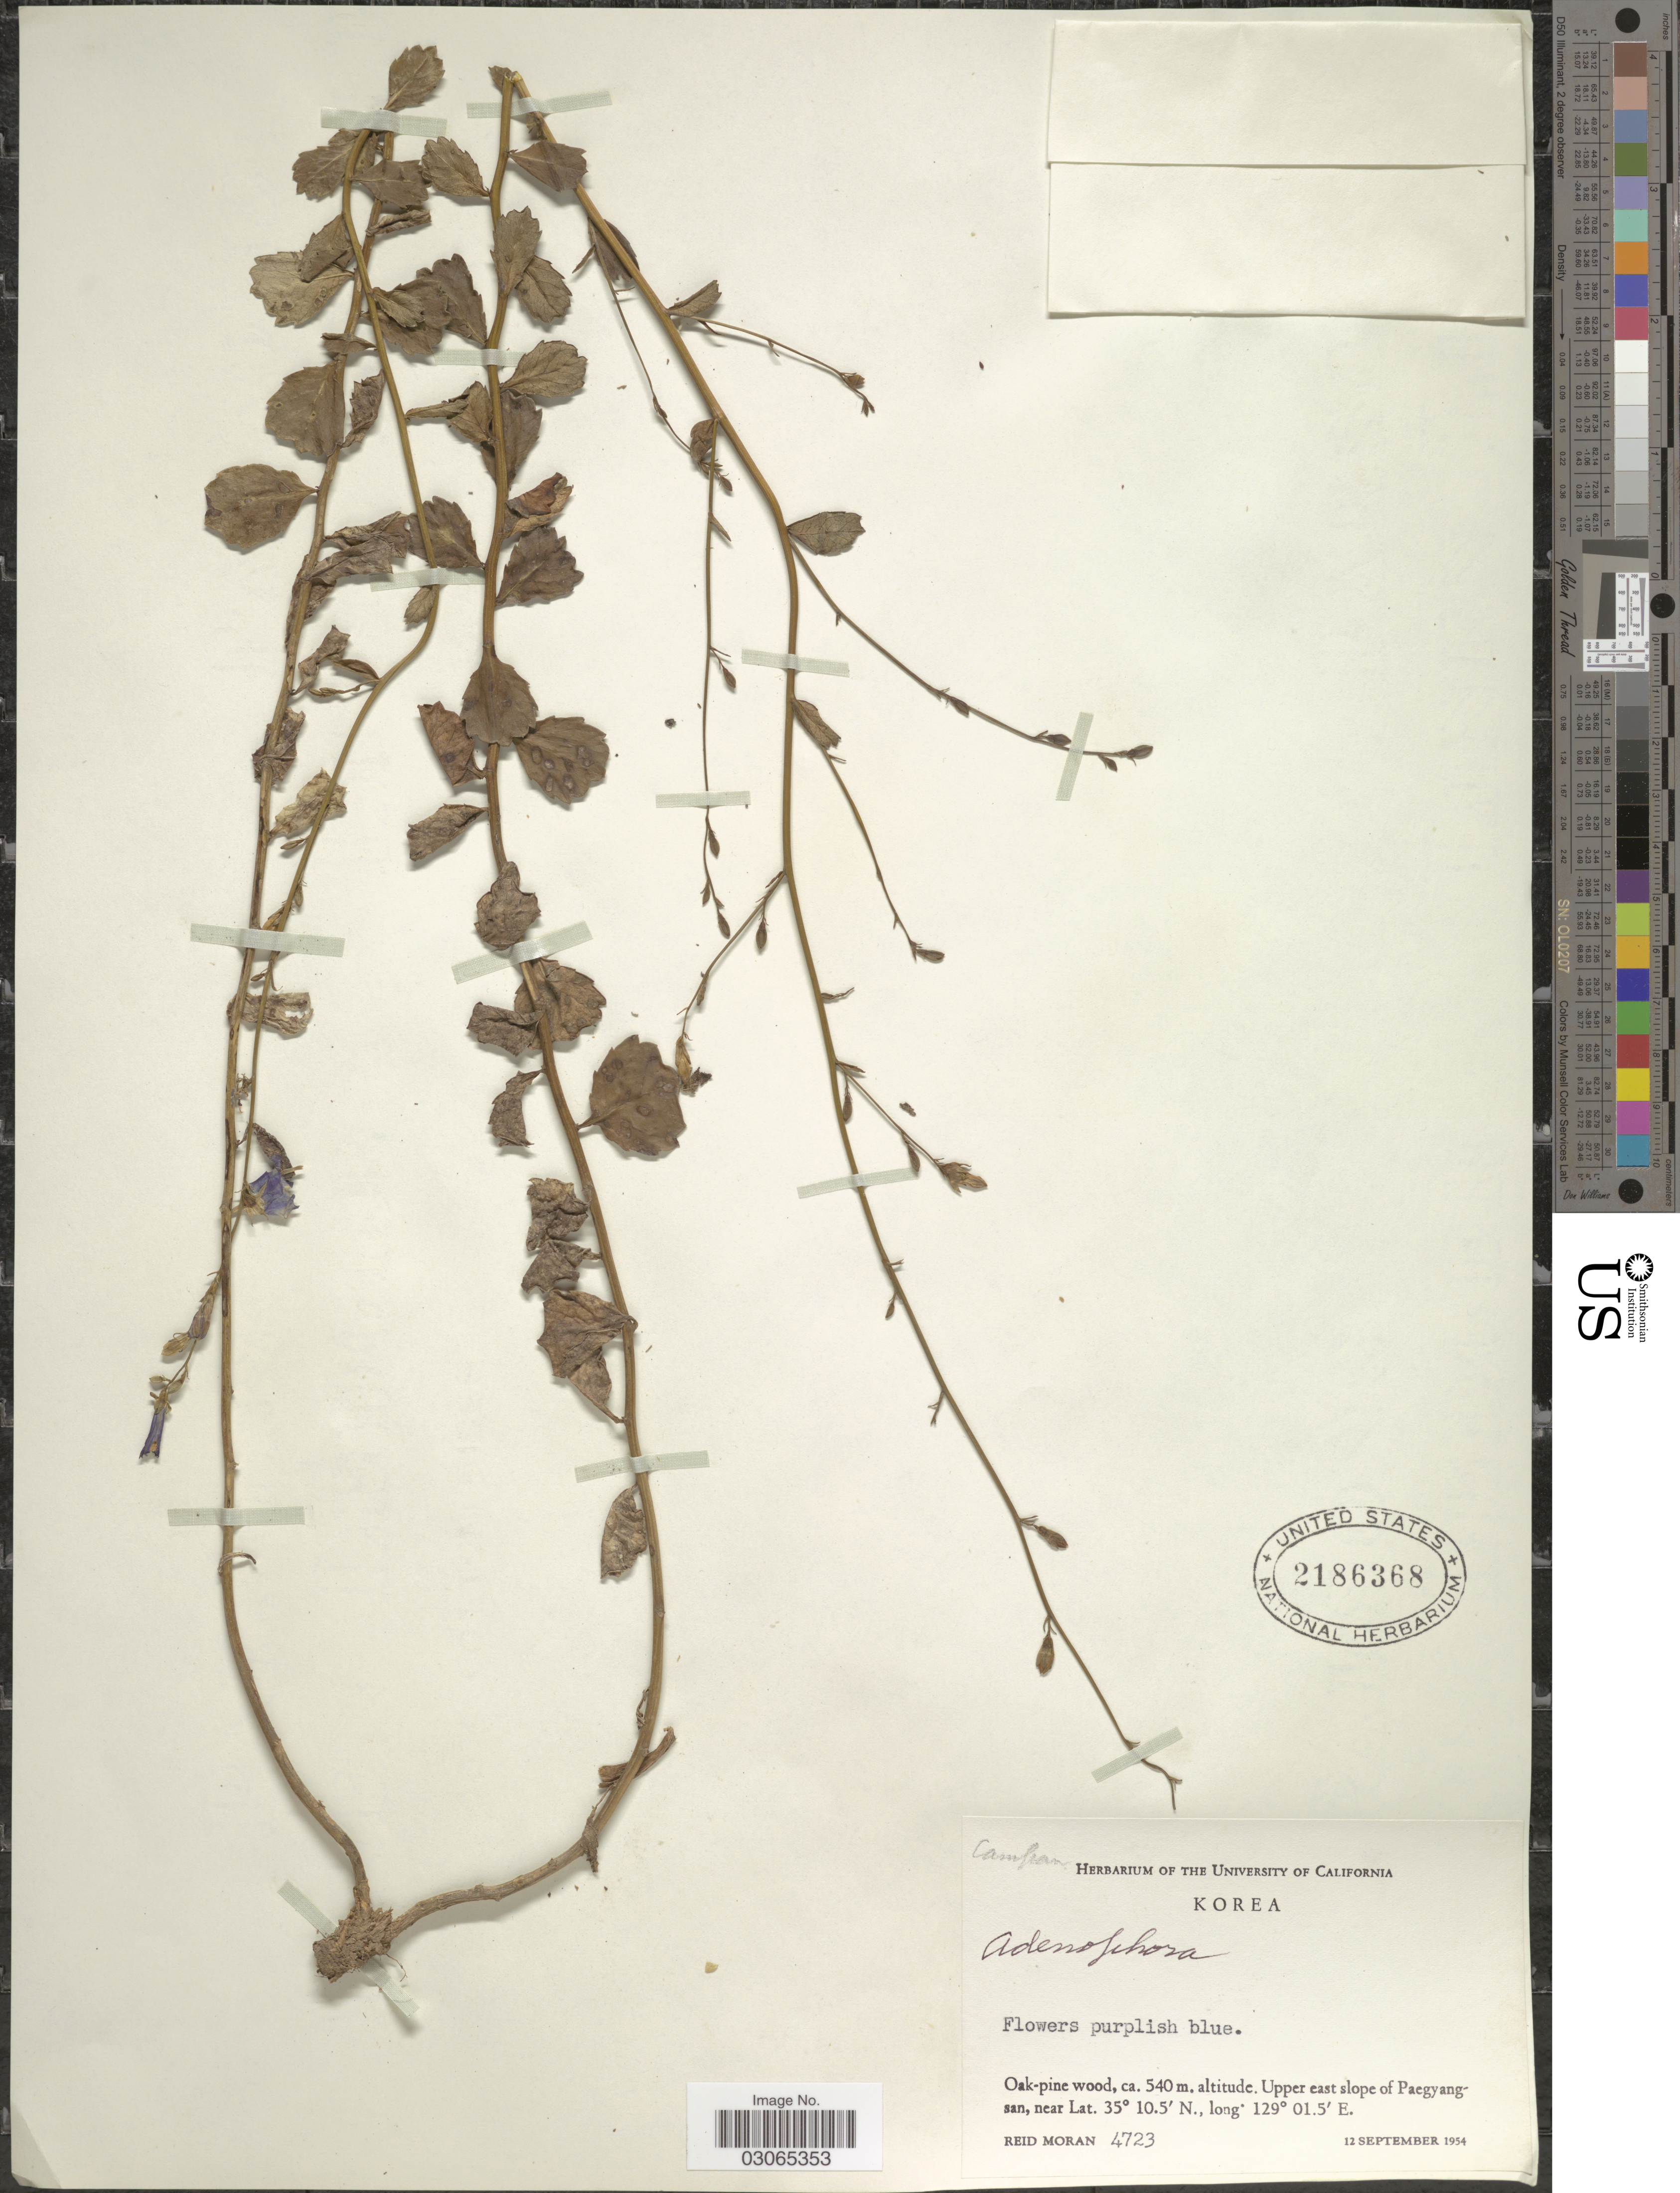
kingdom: Plantae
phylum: Tracheophyta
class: Magnoliopsida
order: Asterales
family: Campanulaceae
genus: Adenophora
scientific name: Adenophora sp.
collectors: R. V. Moran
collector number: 4723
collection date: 1954-09-12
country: South Korea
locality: Upper east slope of Paegyangsan.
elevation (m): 540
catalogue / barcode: US 2186368